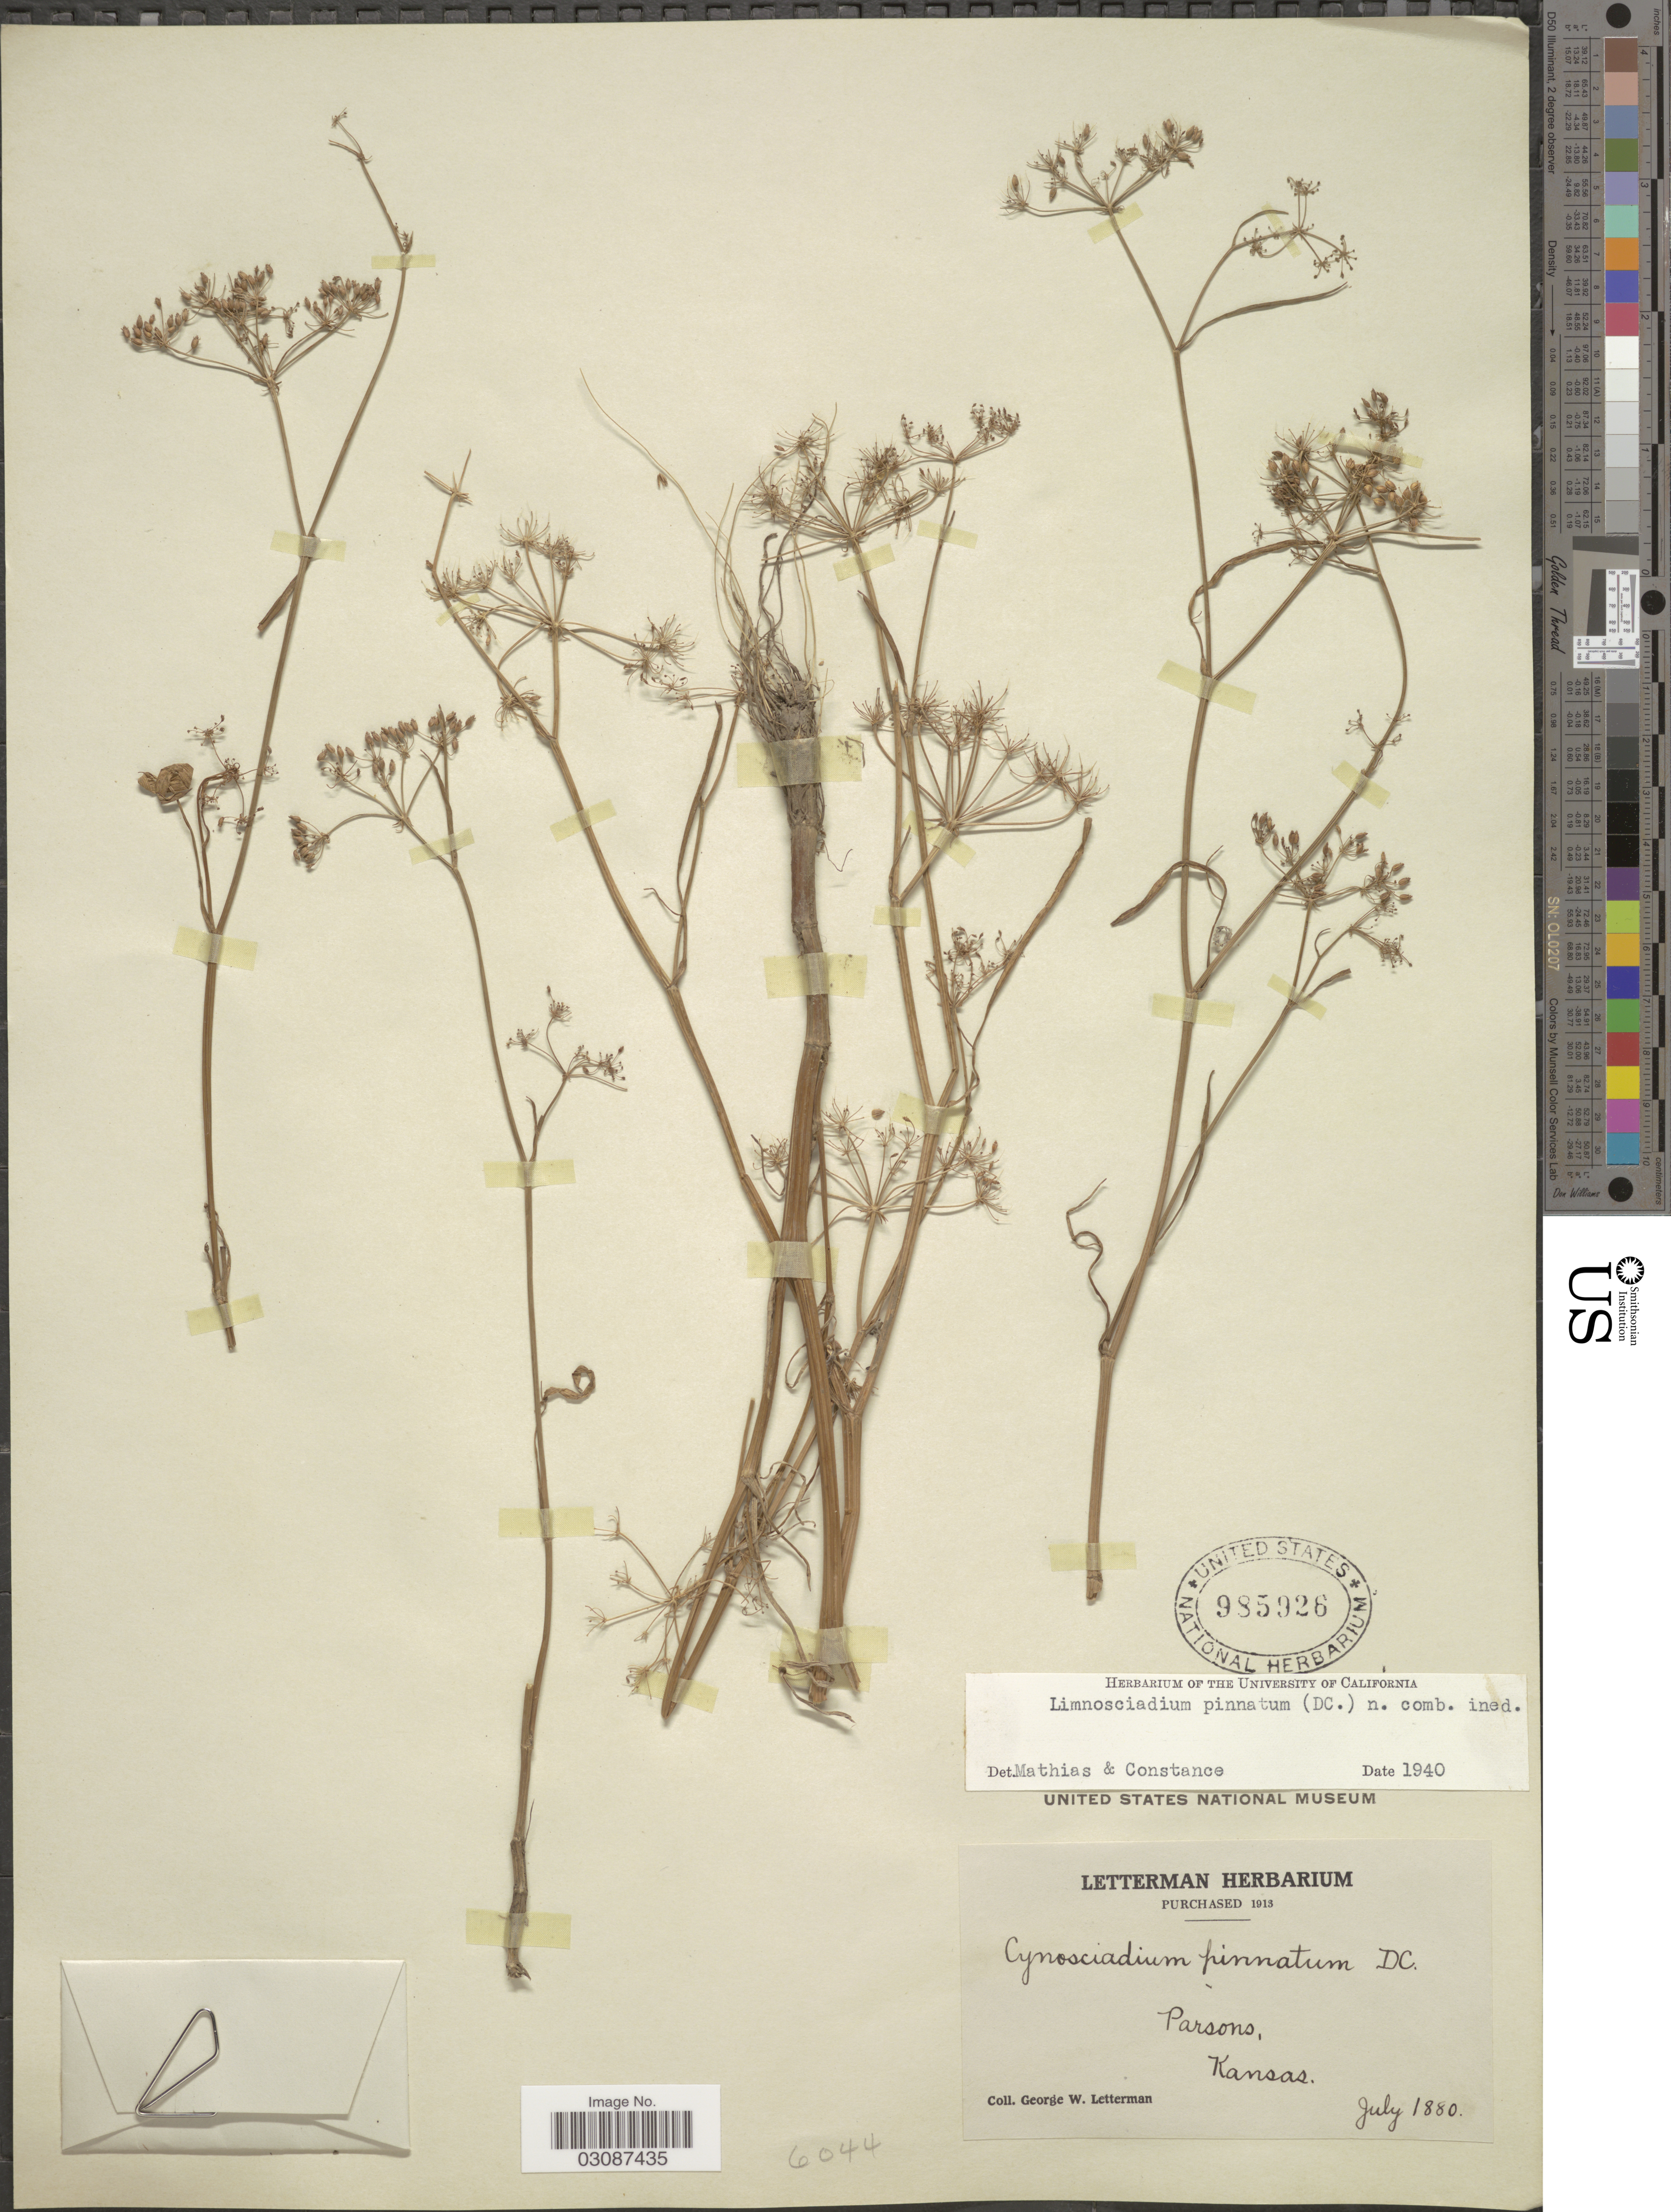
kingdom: Plantae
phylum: Tracheophyta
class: Magnoliopsida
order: Apiales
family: Apiaceae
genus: Limnosciadium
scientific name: Limnosciadium pinnatum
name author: (DC.) Mathias & Constance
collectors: G. W. Letterman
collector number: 6044?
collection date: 1880-07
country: United States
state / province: Kansas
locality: Parsons.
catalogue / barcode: US 985926